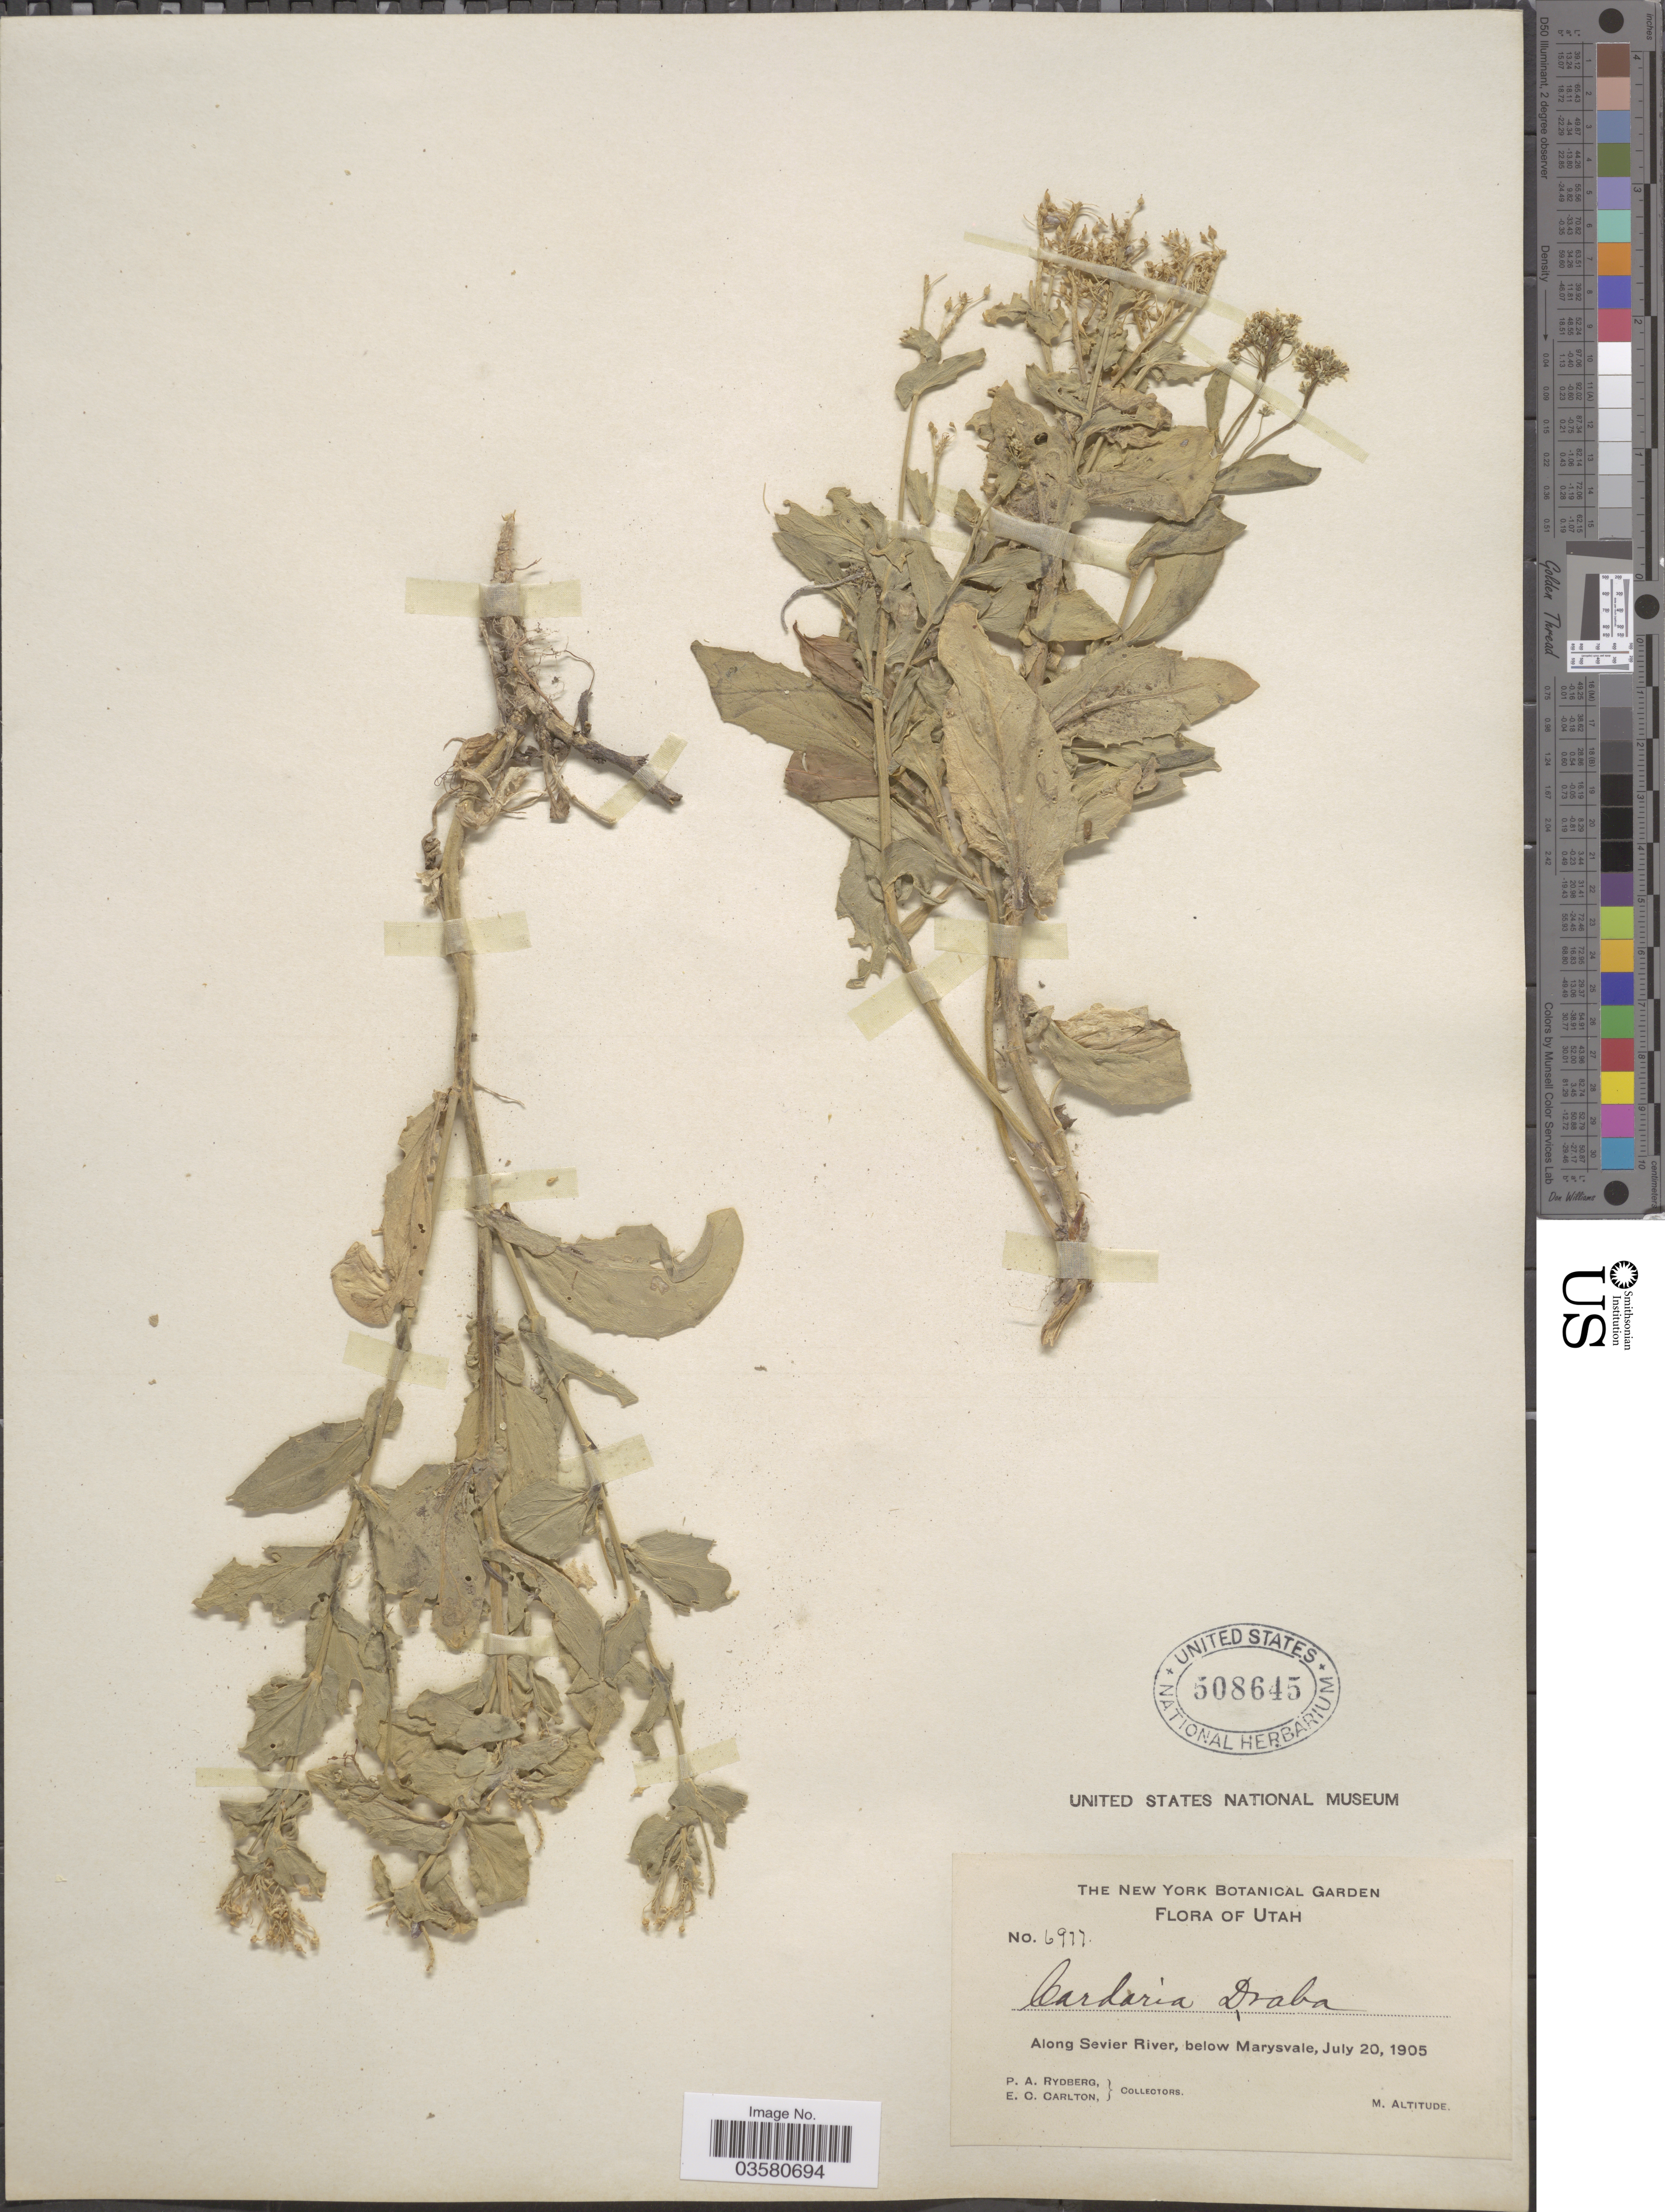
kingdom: Plantae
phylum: Tracheophyta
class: Magnoliopsida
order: Brassicales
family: Brassicaceae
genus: Lepidium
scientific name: Lepidium draba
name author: L.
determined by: Strong, M. T., (US), Smithsonian Institution - National Museum of Natural History (UNITED STATES)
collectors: P. A. Rydberg & E. Carlton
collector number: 6977*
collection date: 1905-07-20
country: United States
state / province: Utah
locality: Along Sevier River, below Marysvale.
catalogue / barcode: US 508645